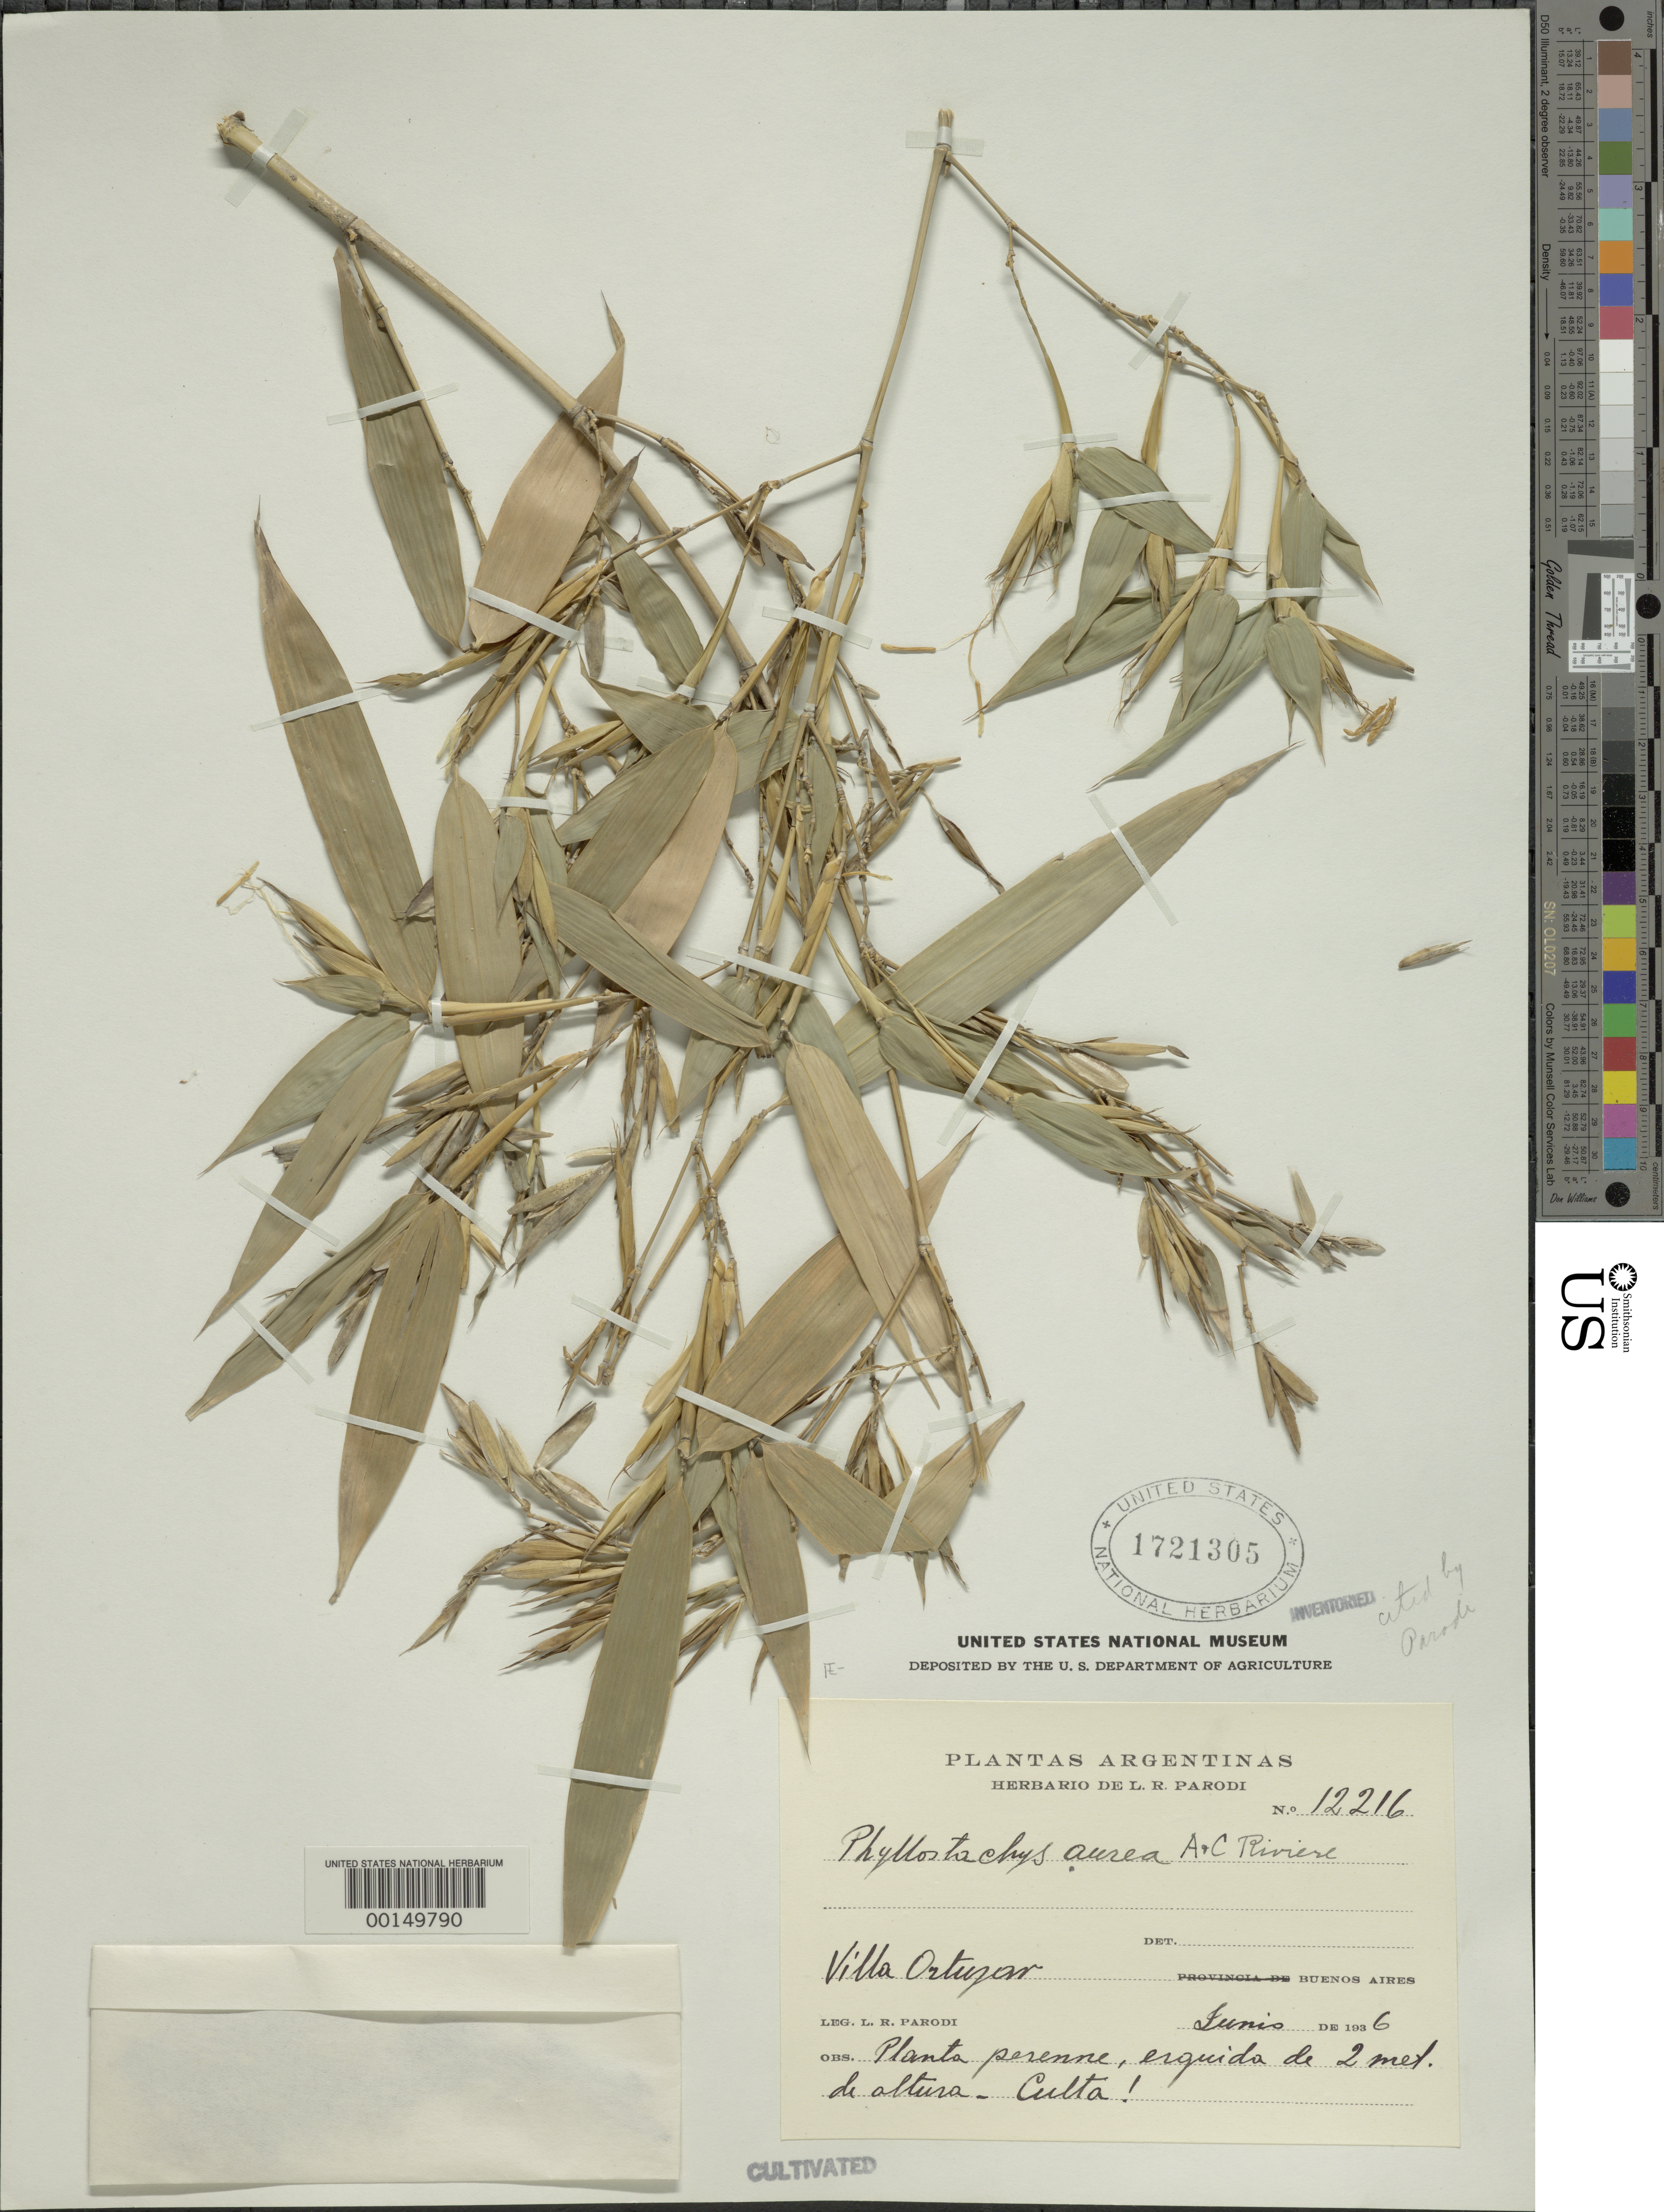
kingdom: Plantae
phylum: Tracheophyta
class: Liliopsida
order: Poales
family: Poaceae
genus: Phyllostachys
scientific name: Phyllostachys aurea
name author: Rivière & C. Rivière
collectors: L. R. Parodi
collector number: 12216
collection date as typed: Jun 1936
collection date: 1936-06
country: Argentina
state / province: Buenos Aires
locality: Villa Ortuzar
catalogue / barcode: US 1721305